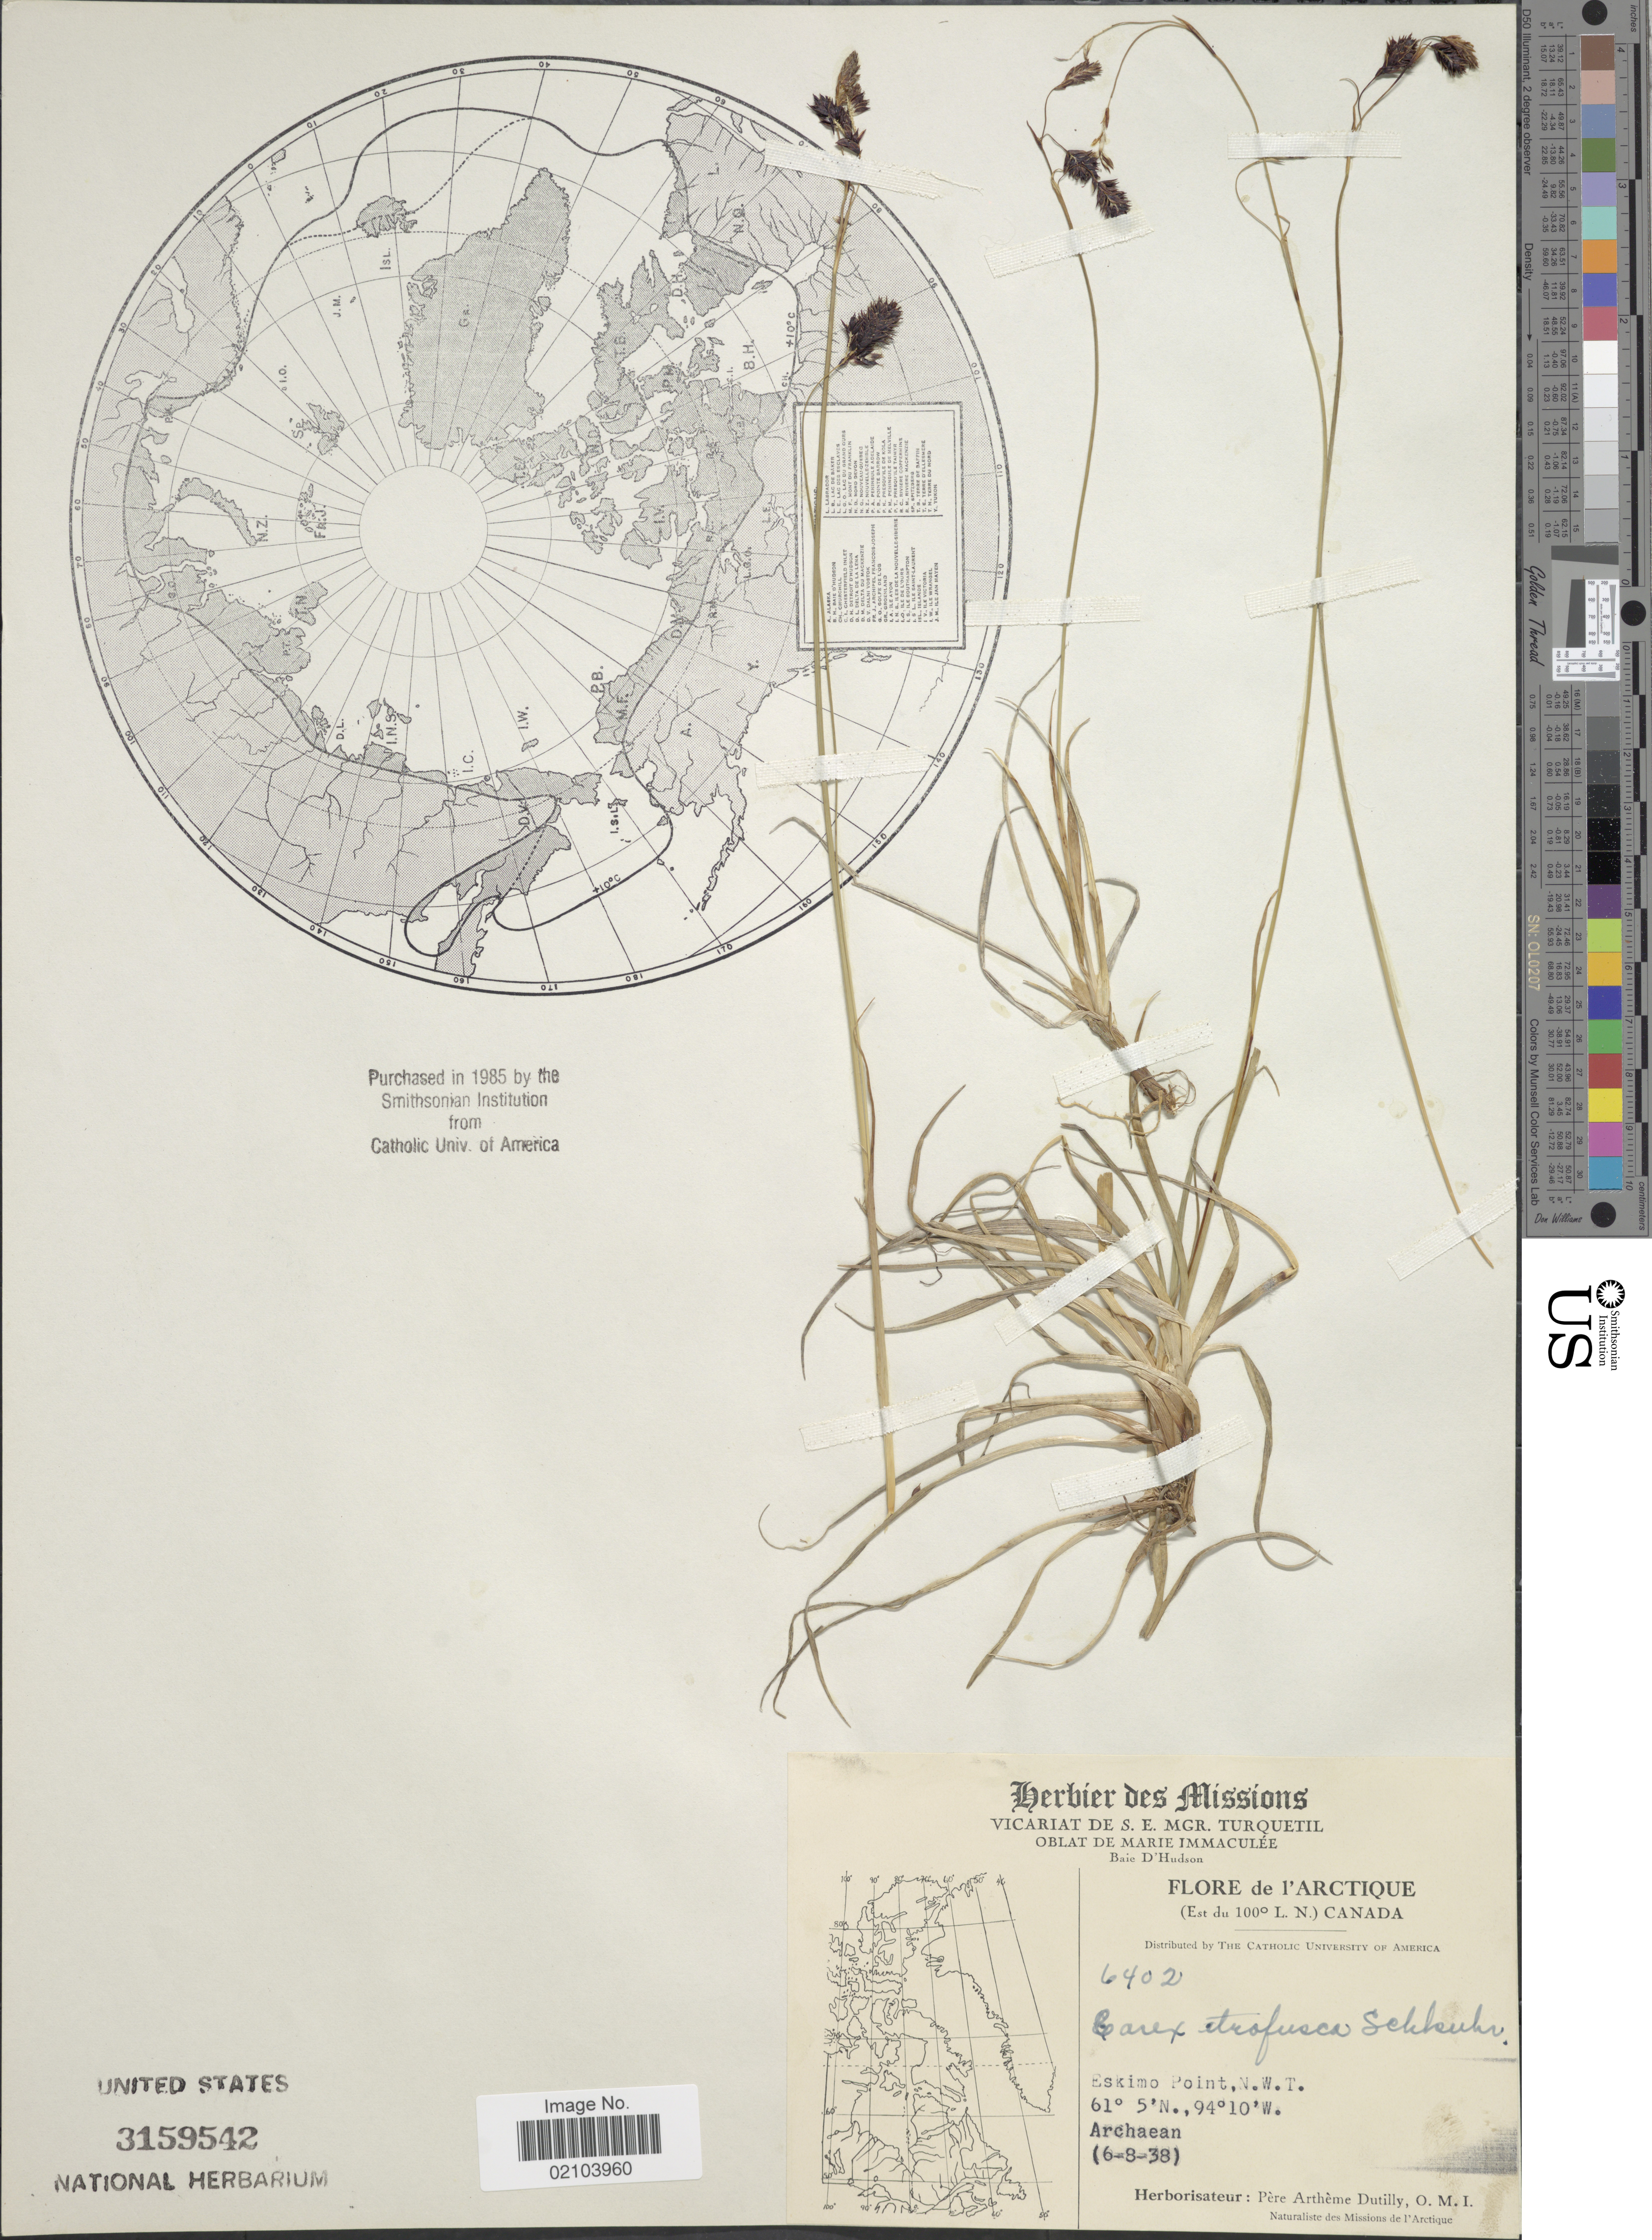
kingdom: Plantae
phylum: Tracheophyta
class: Liliopsida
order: Poales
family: Cyperaceae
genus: Carex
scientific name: Carex atrofusca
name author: Schkuhr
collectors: P. Dutilly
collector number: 6402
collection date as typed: Transcribed d/m/y: 6/8/38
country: Canada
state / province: Northwest Territories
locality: De l'Arctique. (Est du 100 º L.N.) Eskimo Point, N.W.T. Archaean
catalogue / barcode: US 3159542